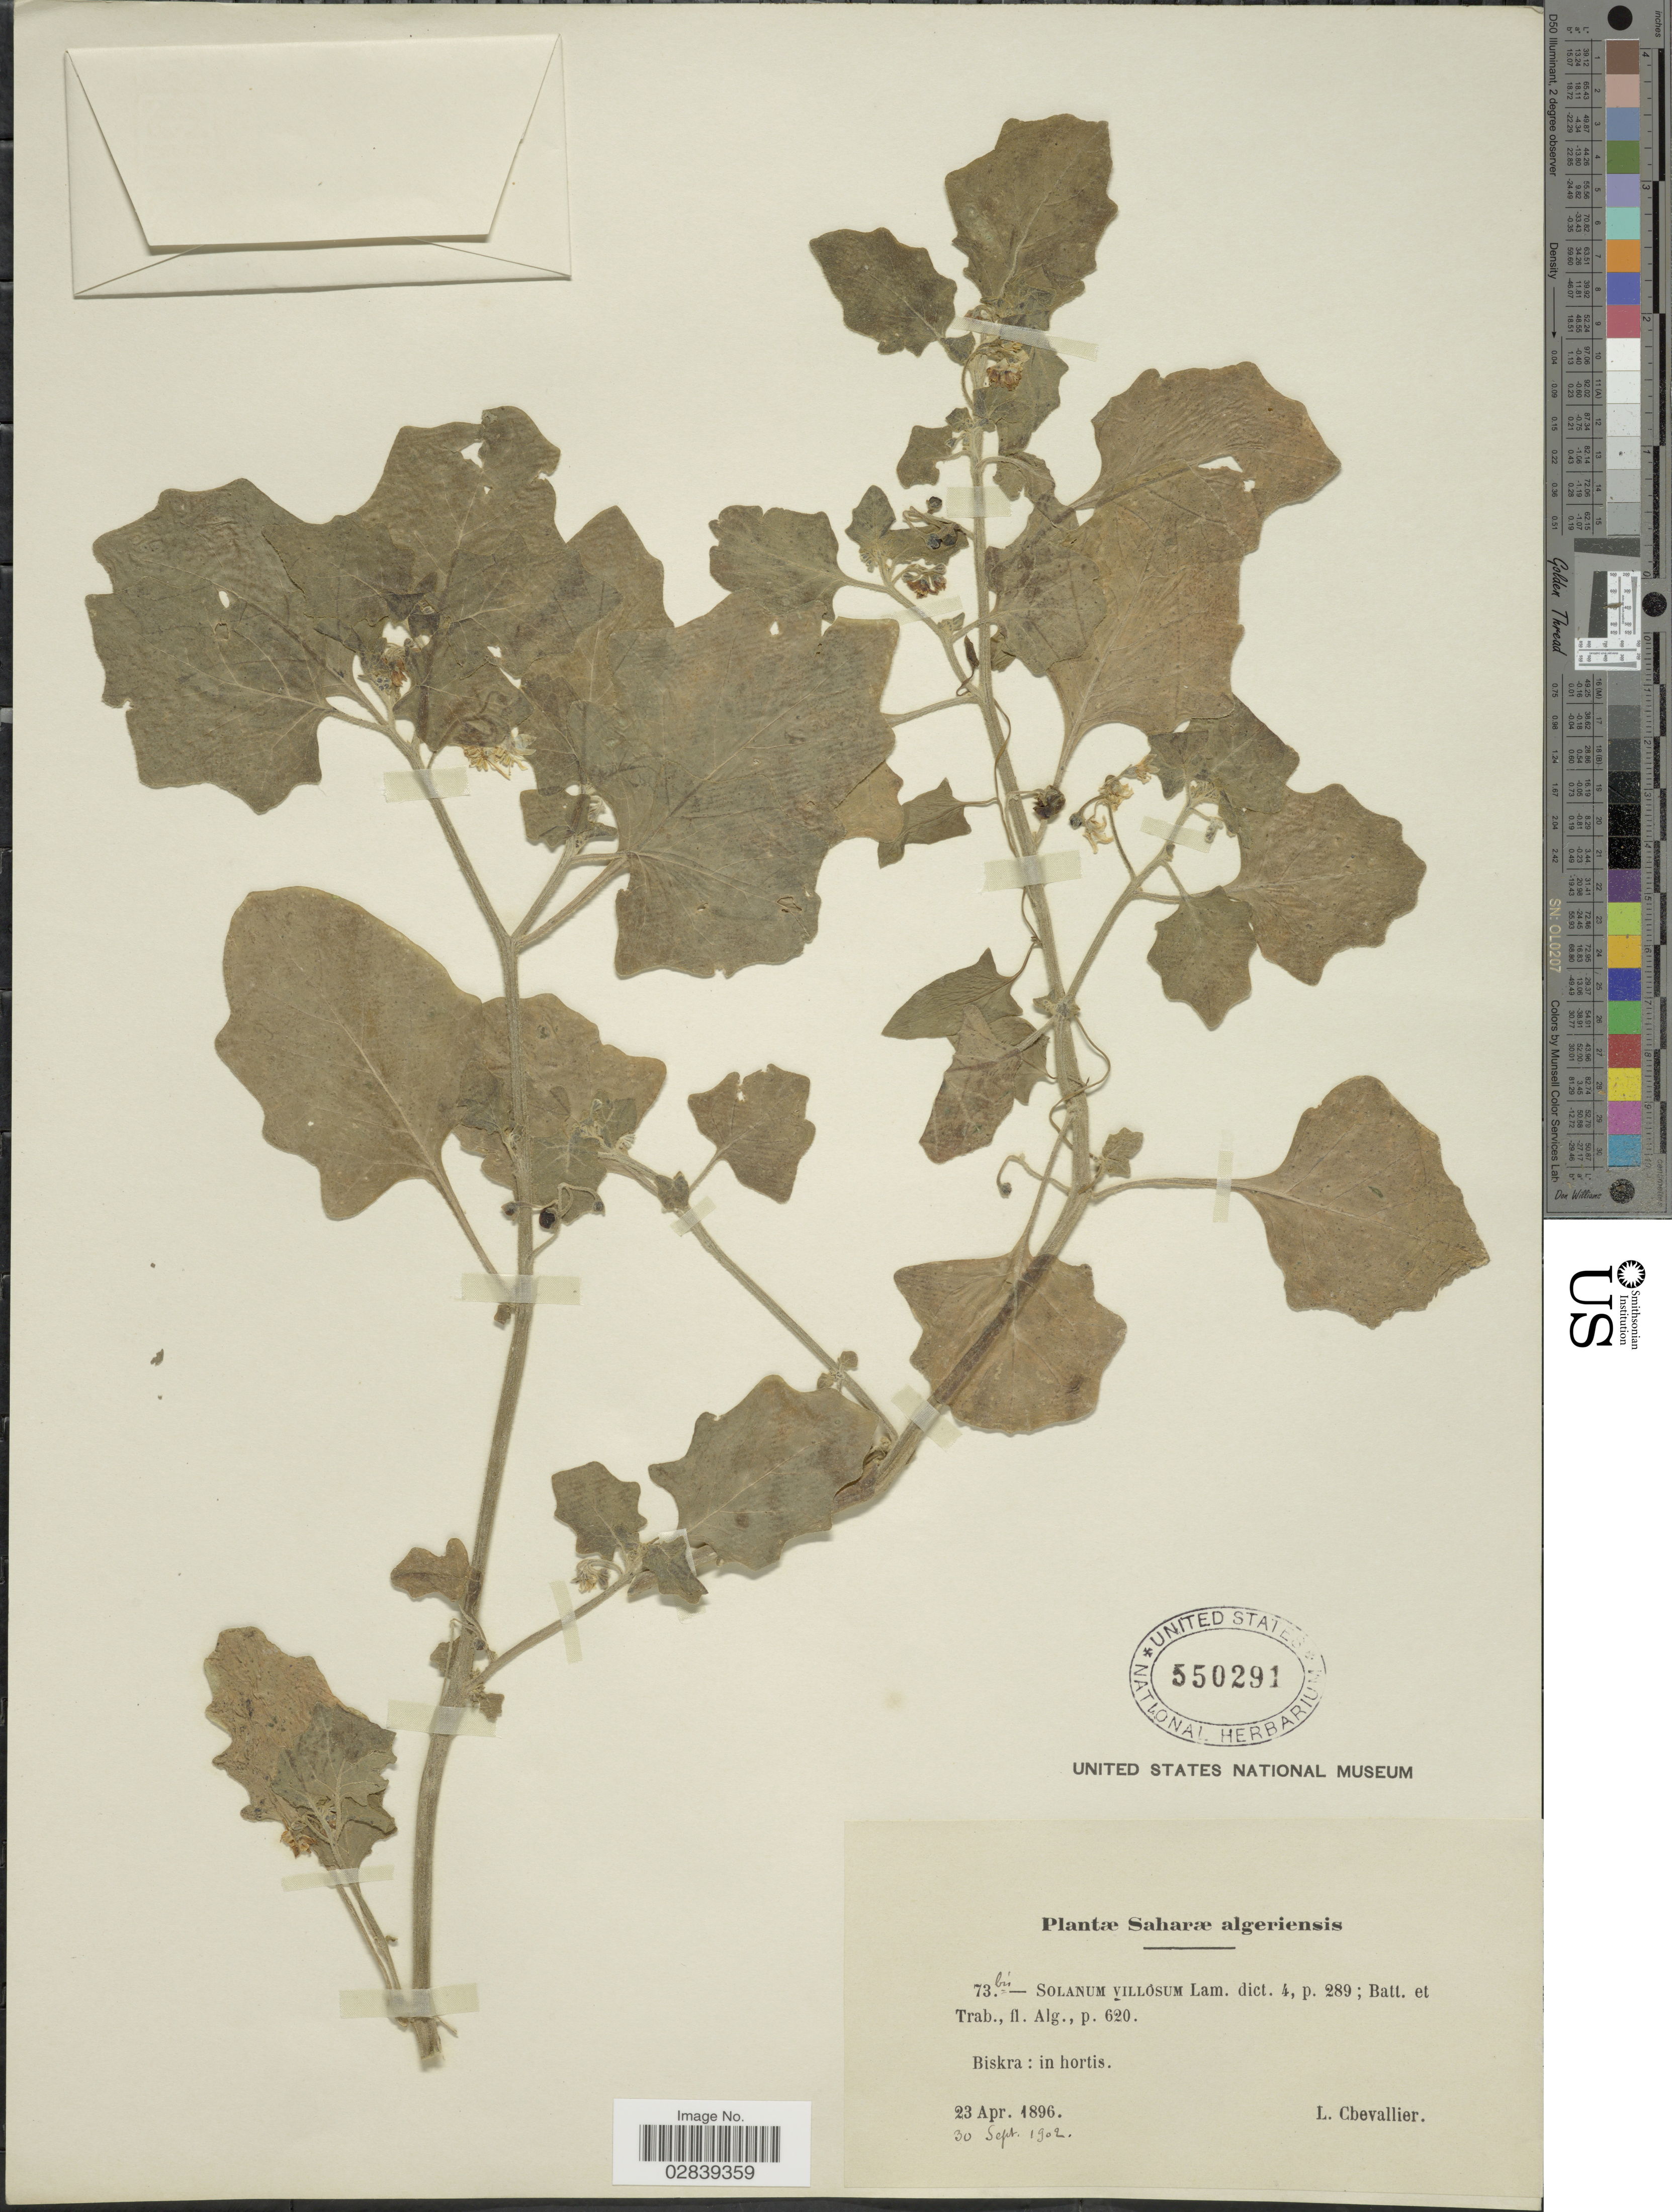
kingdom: Plantae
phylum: Tracheophyta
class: Magnoliopsida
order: Solanales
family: Solanaceae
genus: Solanum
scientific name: Solanum villosum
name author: Mill.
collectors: L. Chevallier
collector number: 73bis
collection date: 1896-04-23/1902-09-30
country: Algeria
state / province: Biskra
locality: Saharæ algeriensis, in hortis.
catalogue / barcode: US 550291